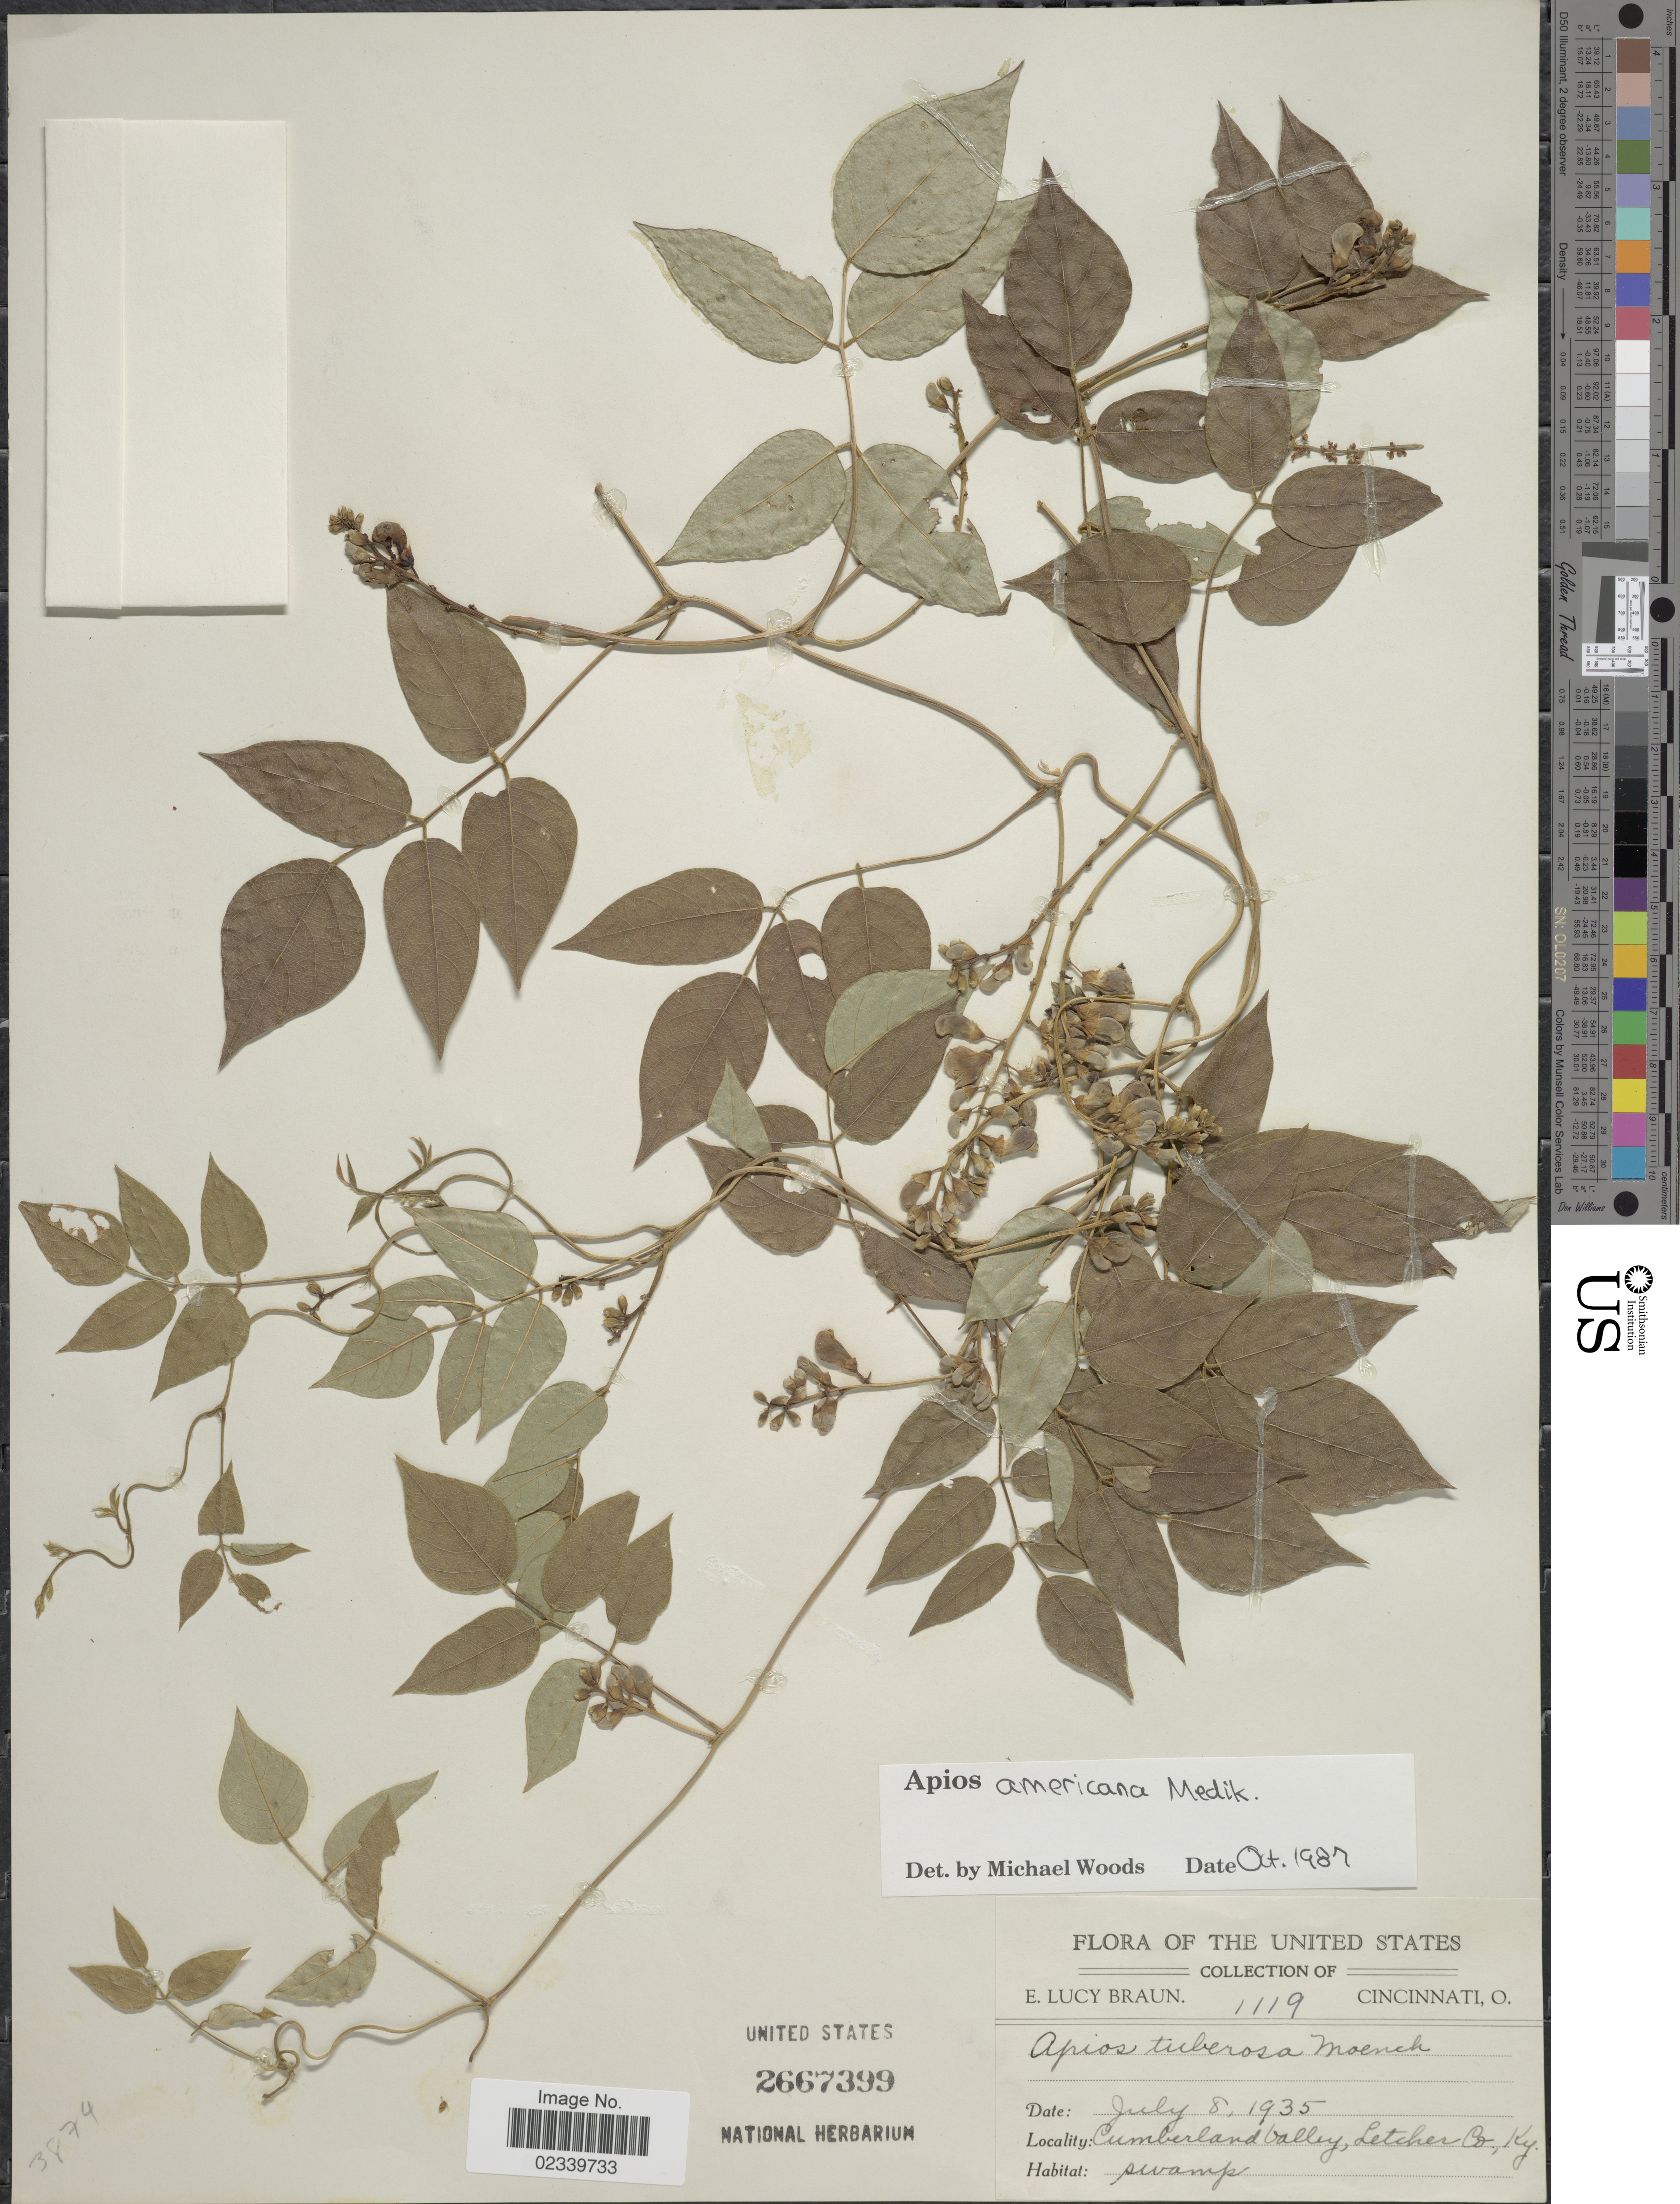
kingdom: Plantae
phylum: Tracheophyta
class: Magnoliopsida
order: Fabales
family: Fabaceae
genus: Apios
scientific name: Apios americana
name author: Medik.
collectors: E. L. Braun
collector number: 1119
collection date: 1935-07-08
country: United States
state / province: Kentucky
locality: Cumberland Valley, Letcher Co., Ky.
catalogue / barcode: US 2667399